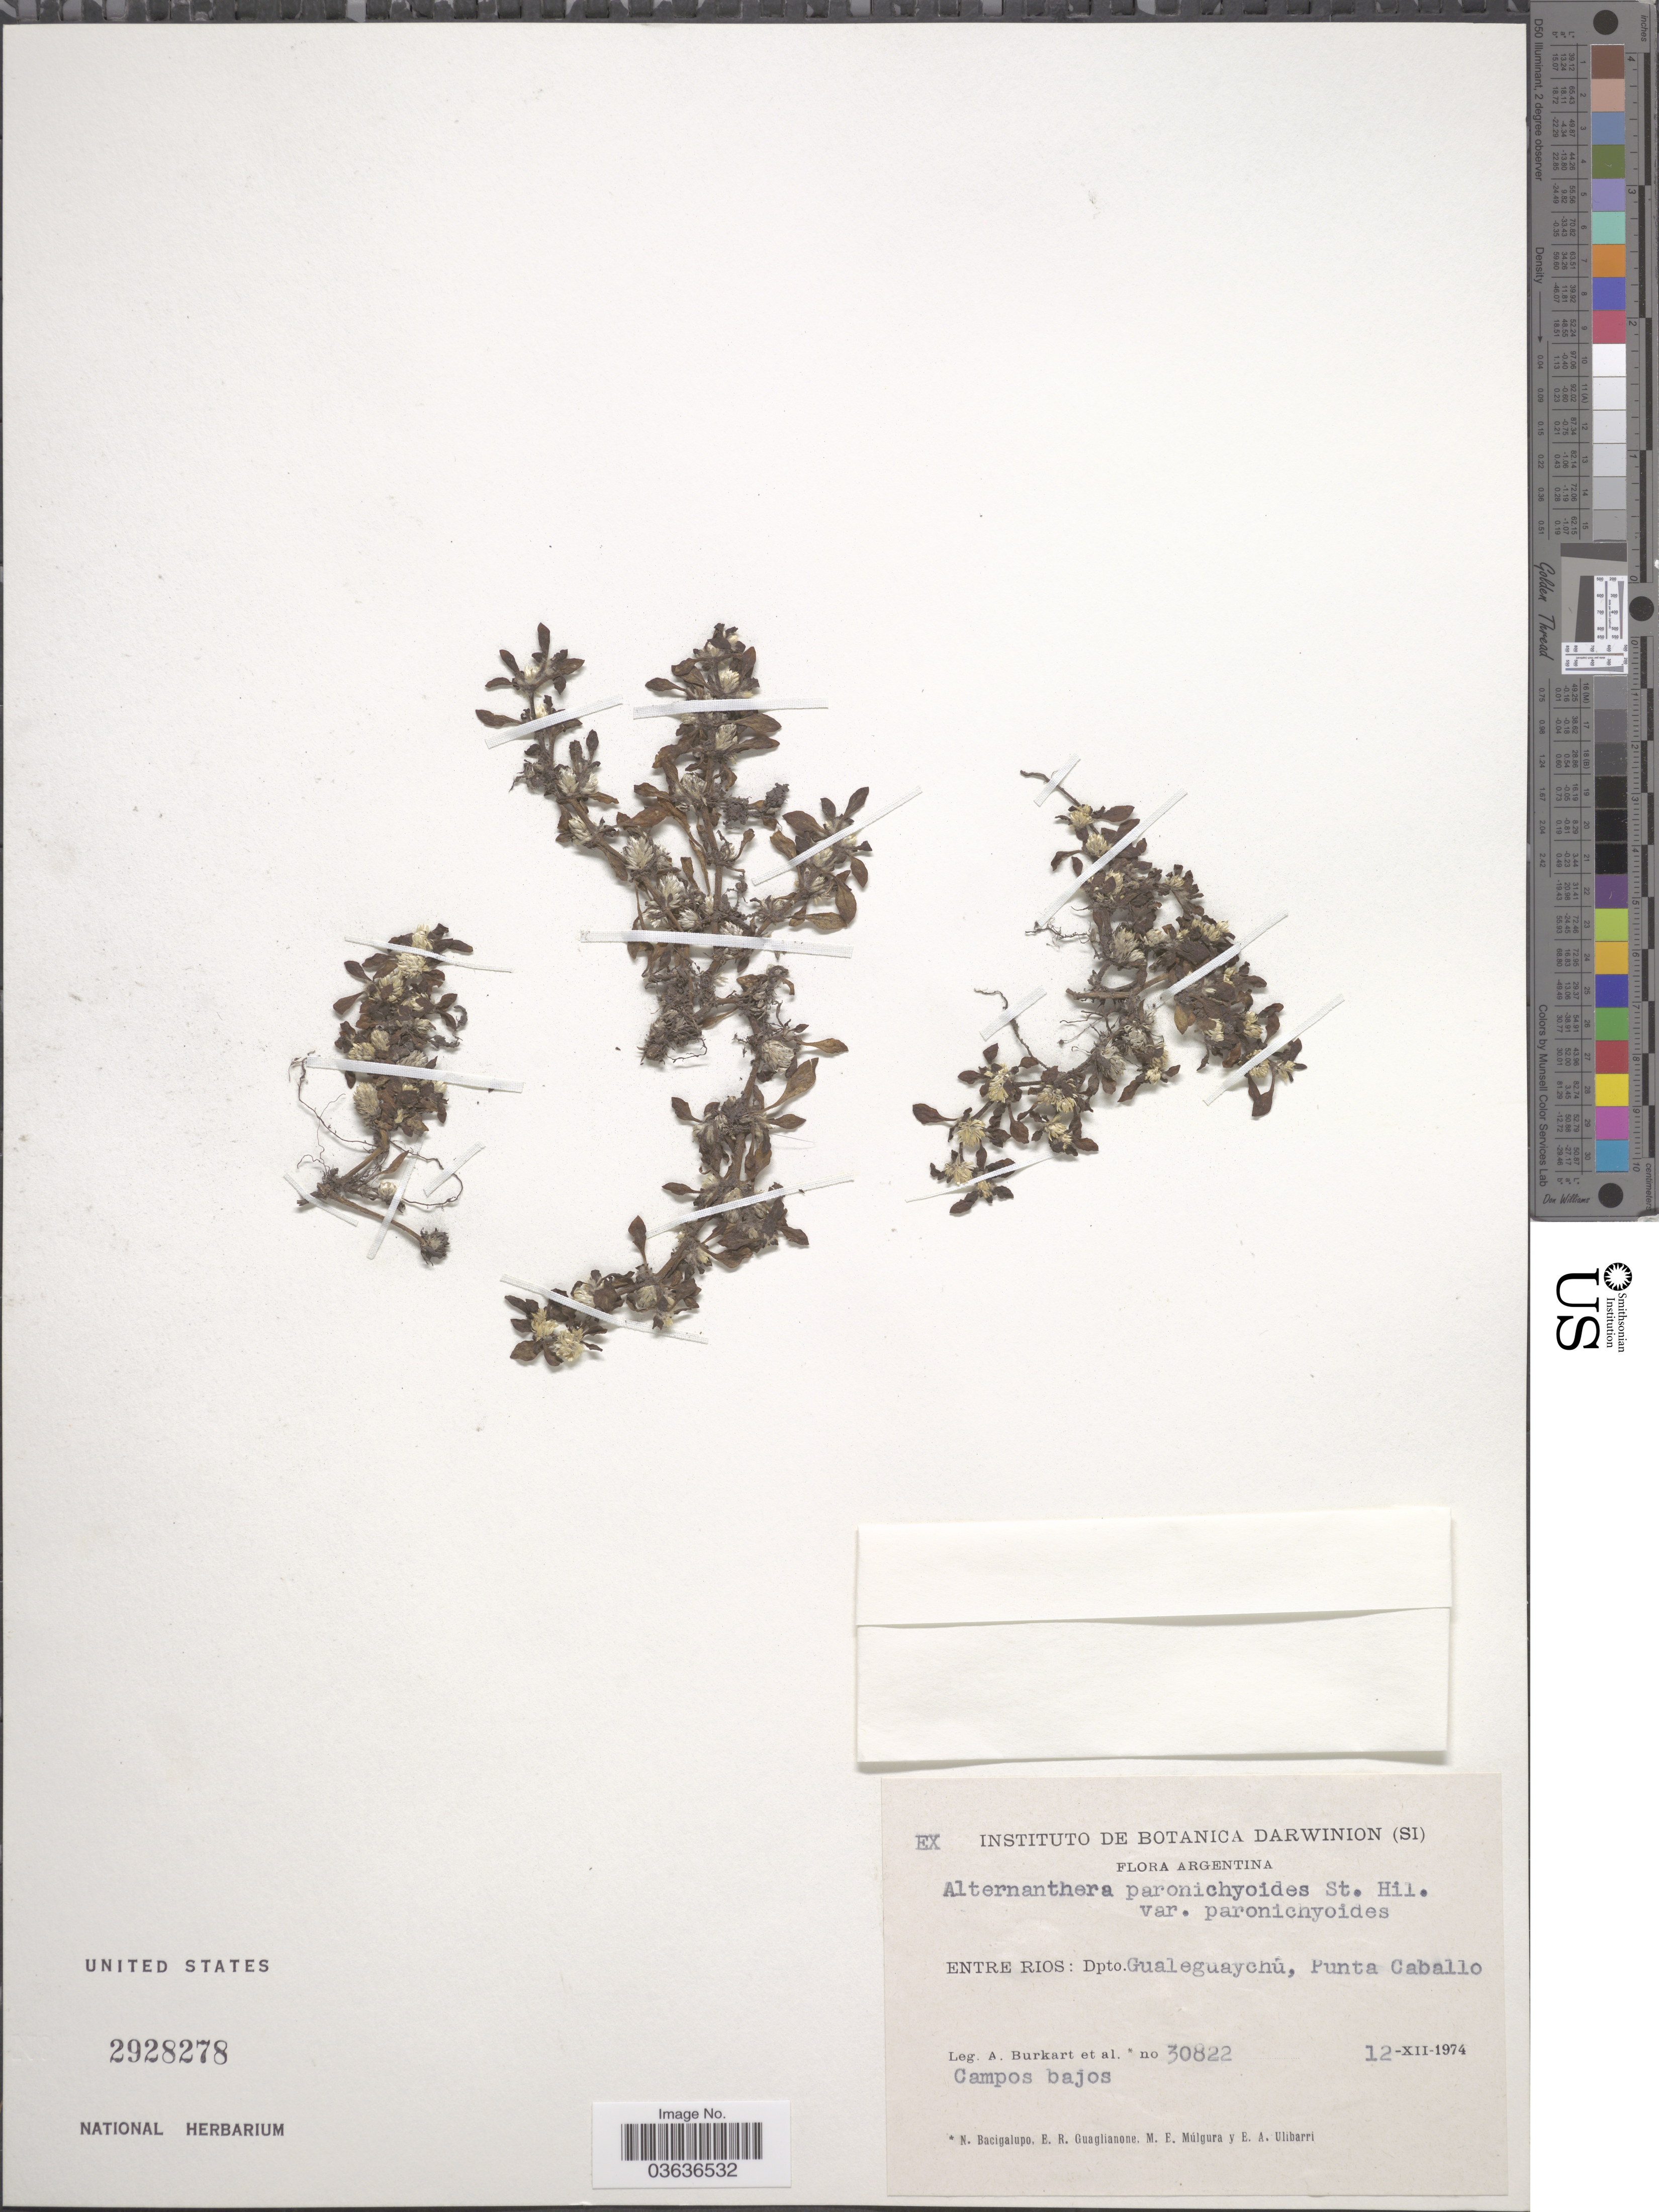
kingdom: Plantae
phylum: Tracheophyta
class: Magnoliopsida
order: Caryophyllales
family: Amaranthaceae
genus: Alternanthera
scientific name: Alternanthera polygonoides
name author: (L.) R. Br. ex Sweet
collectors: A. E. Burkart, N. M. Bacigalupo, E. R. Guaglianone, M. E. Múlgura & E. A. Ulibarri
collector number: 30822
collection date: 1974-12-12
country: Argentina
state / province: Entre Rios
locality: Dpto. Gualeguaychú, Punta Caballo.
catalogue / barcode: US 2928278